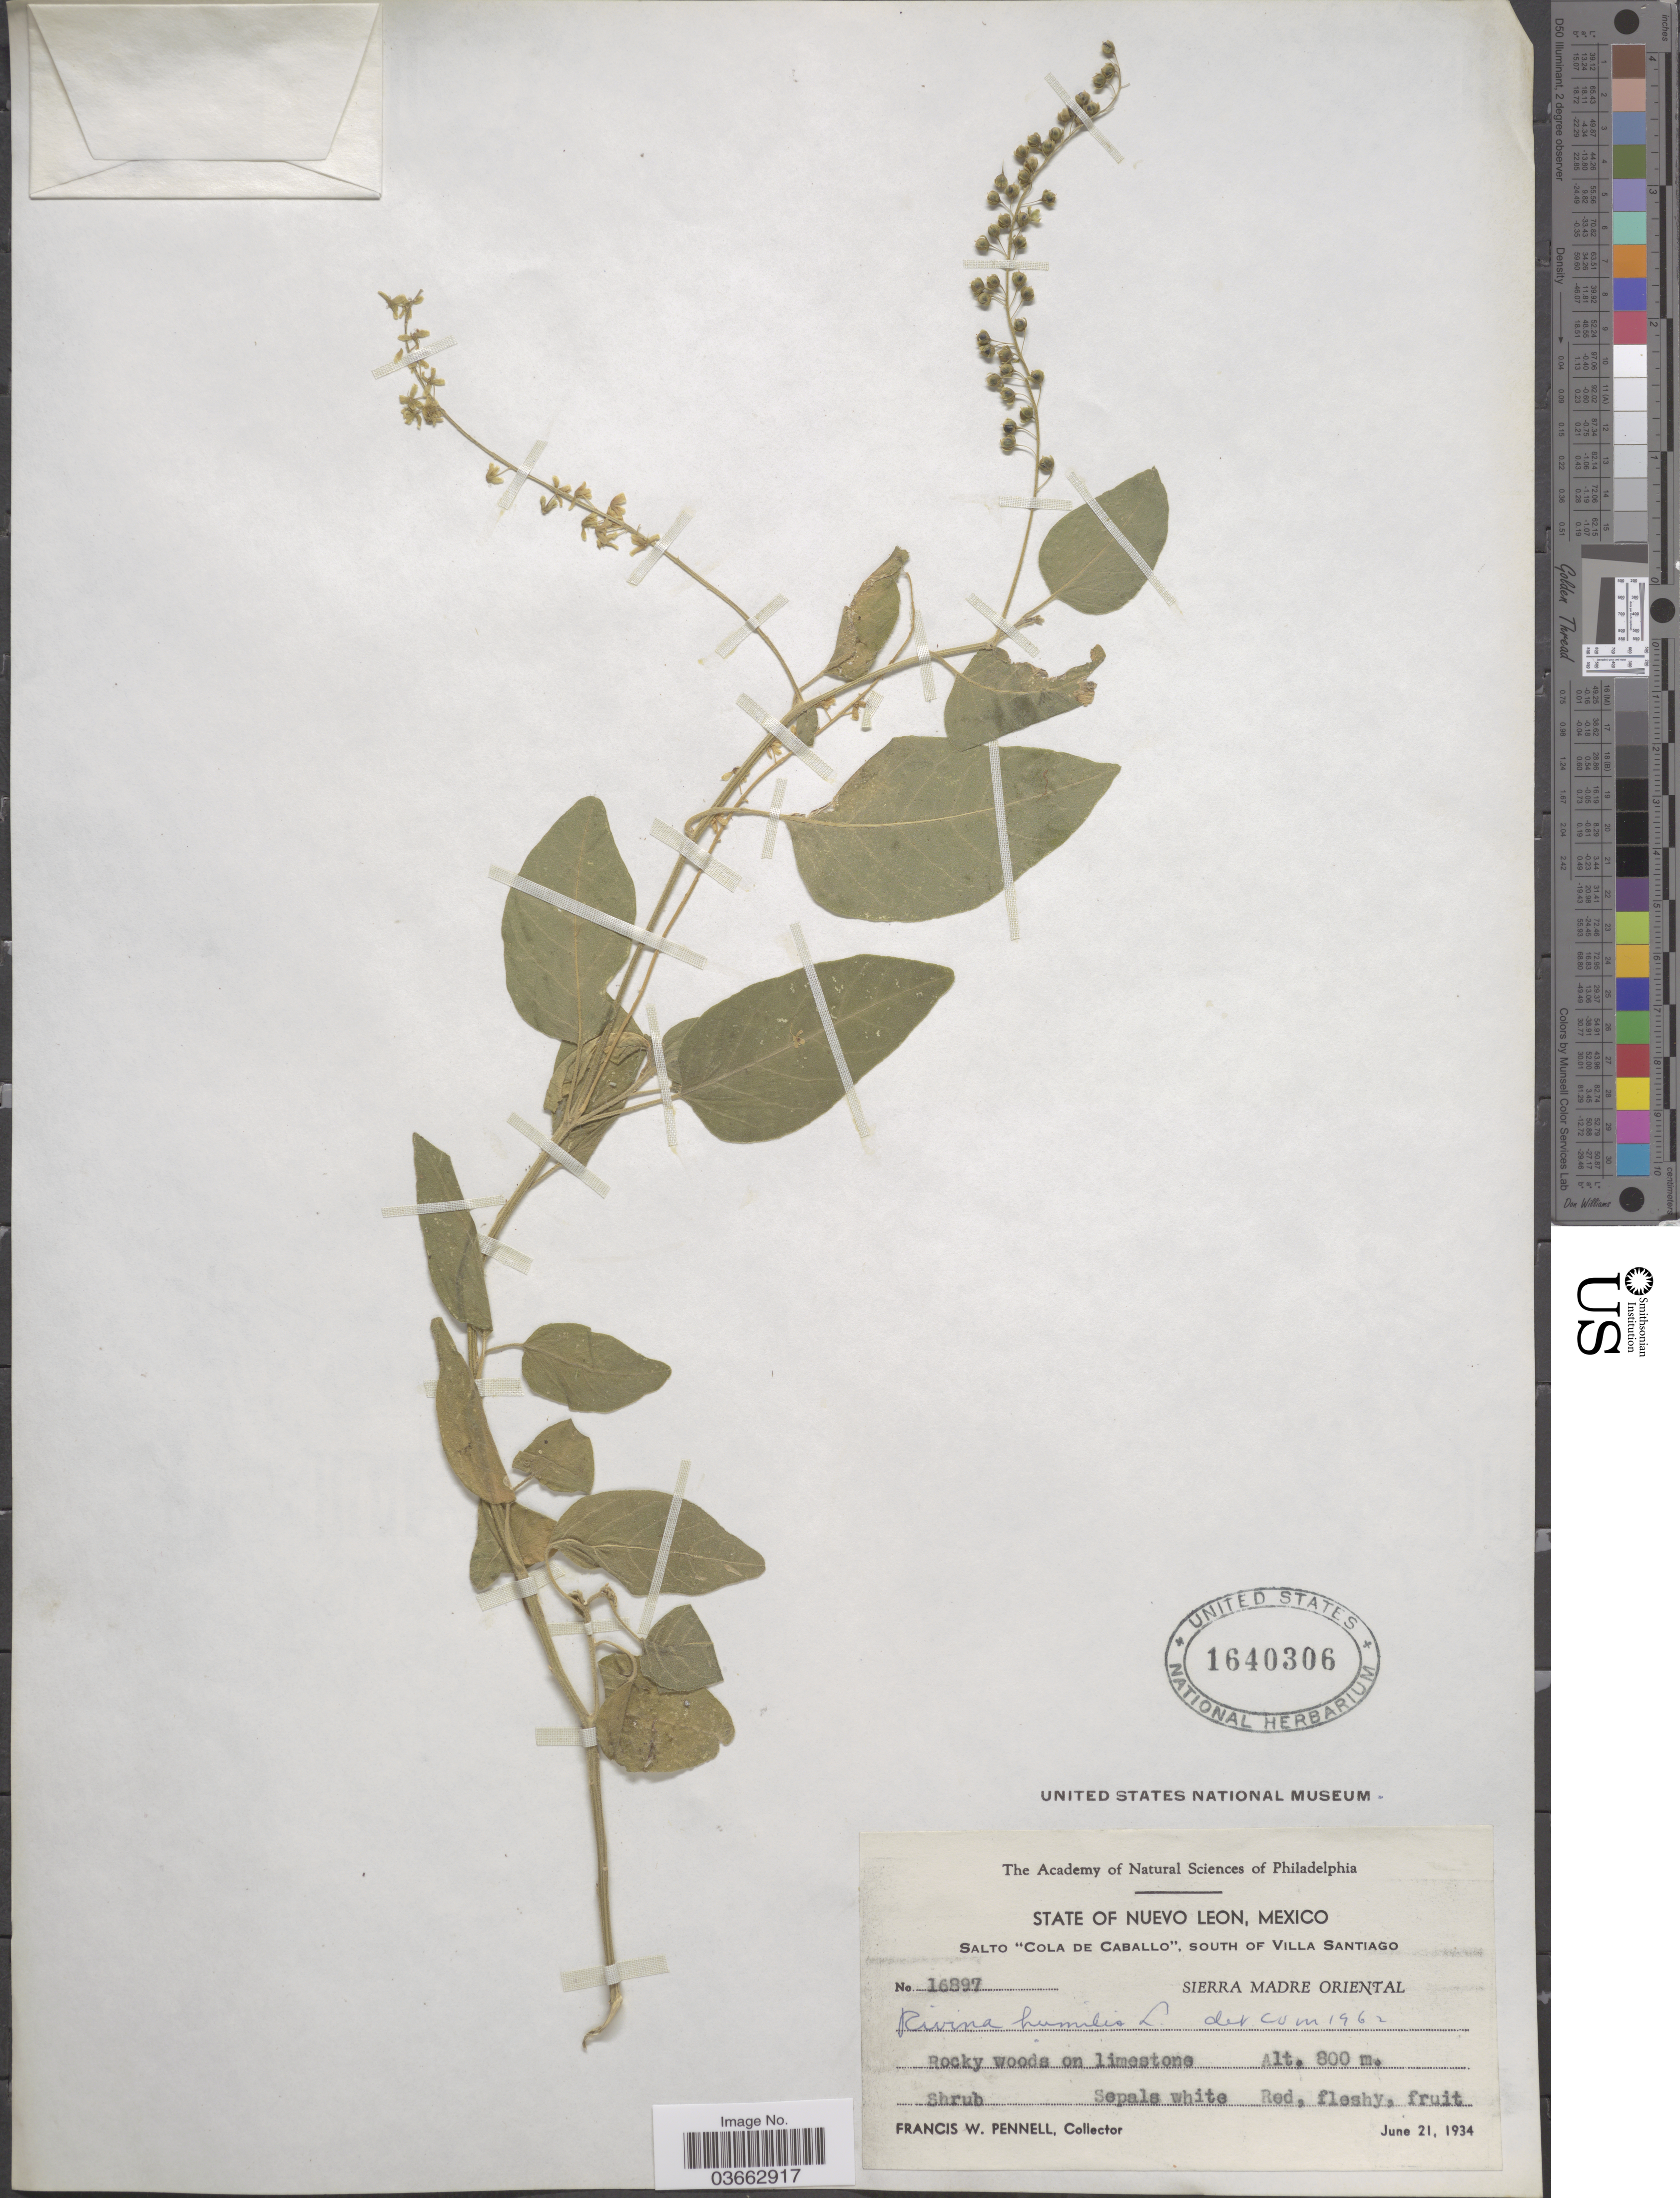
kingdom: Plantae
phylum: Tracheophyta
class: Magnoliopsida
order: Caryophyllales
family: Phytolaccaceae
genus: Rivina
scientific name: Rivina humilis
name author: L.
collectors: F. W. Pennell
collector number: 16897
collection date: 1934-06-21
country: Mexico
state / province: Nuevo León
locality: Salto "Cola de caballo", south of Villa Santiago. Sierra Madre Oriental.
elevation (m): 800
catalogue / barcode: US 1640306